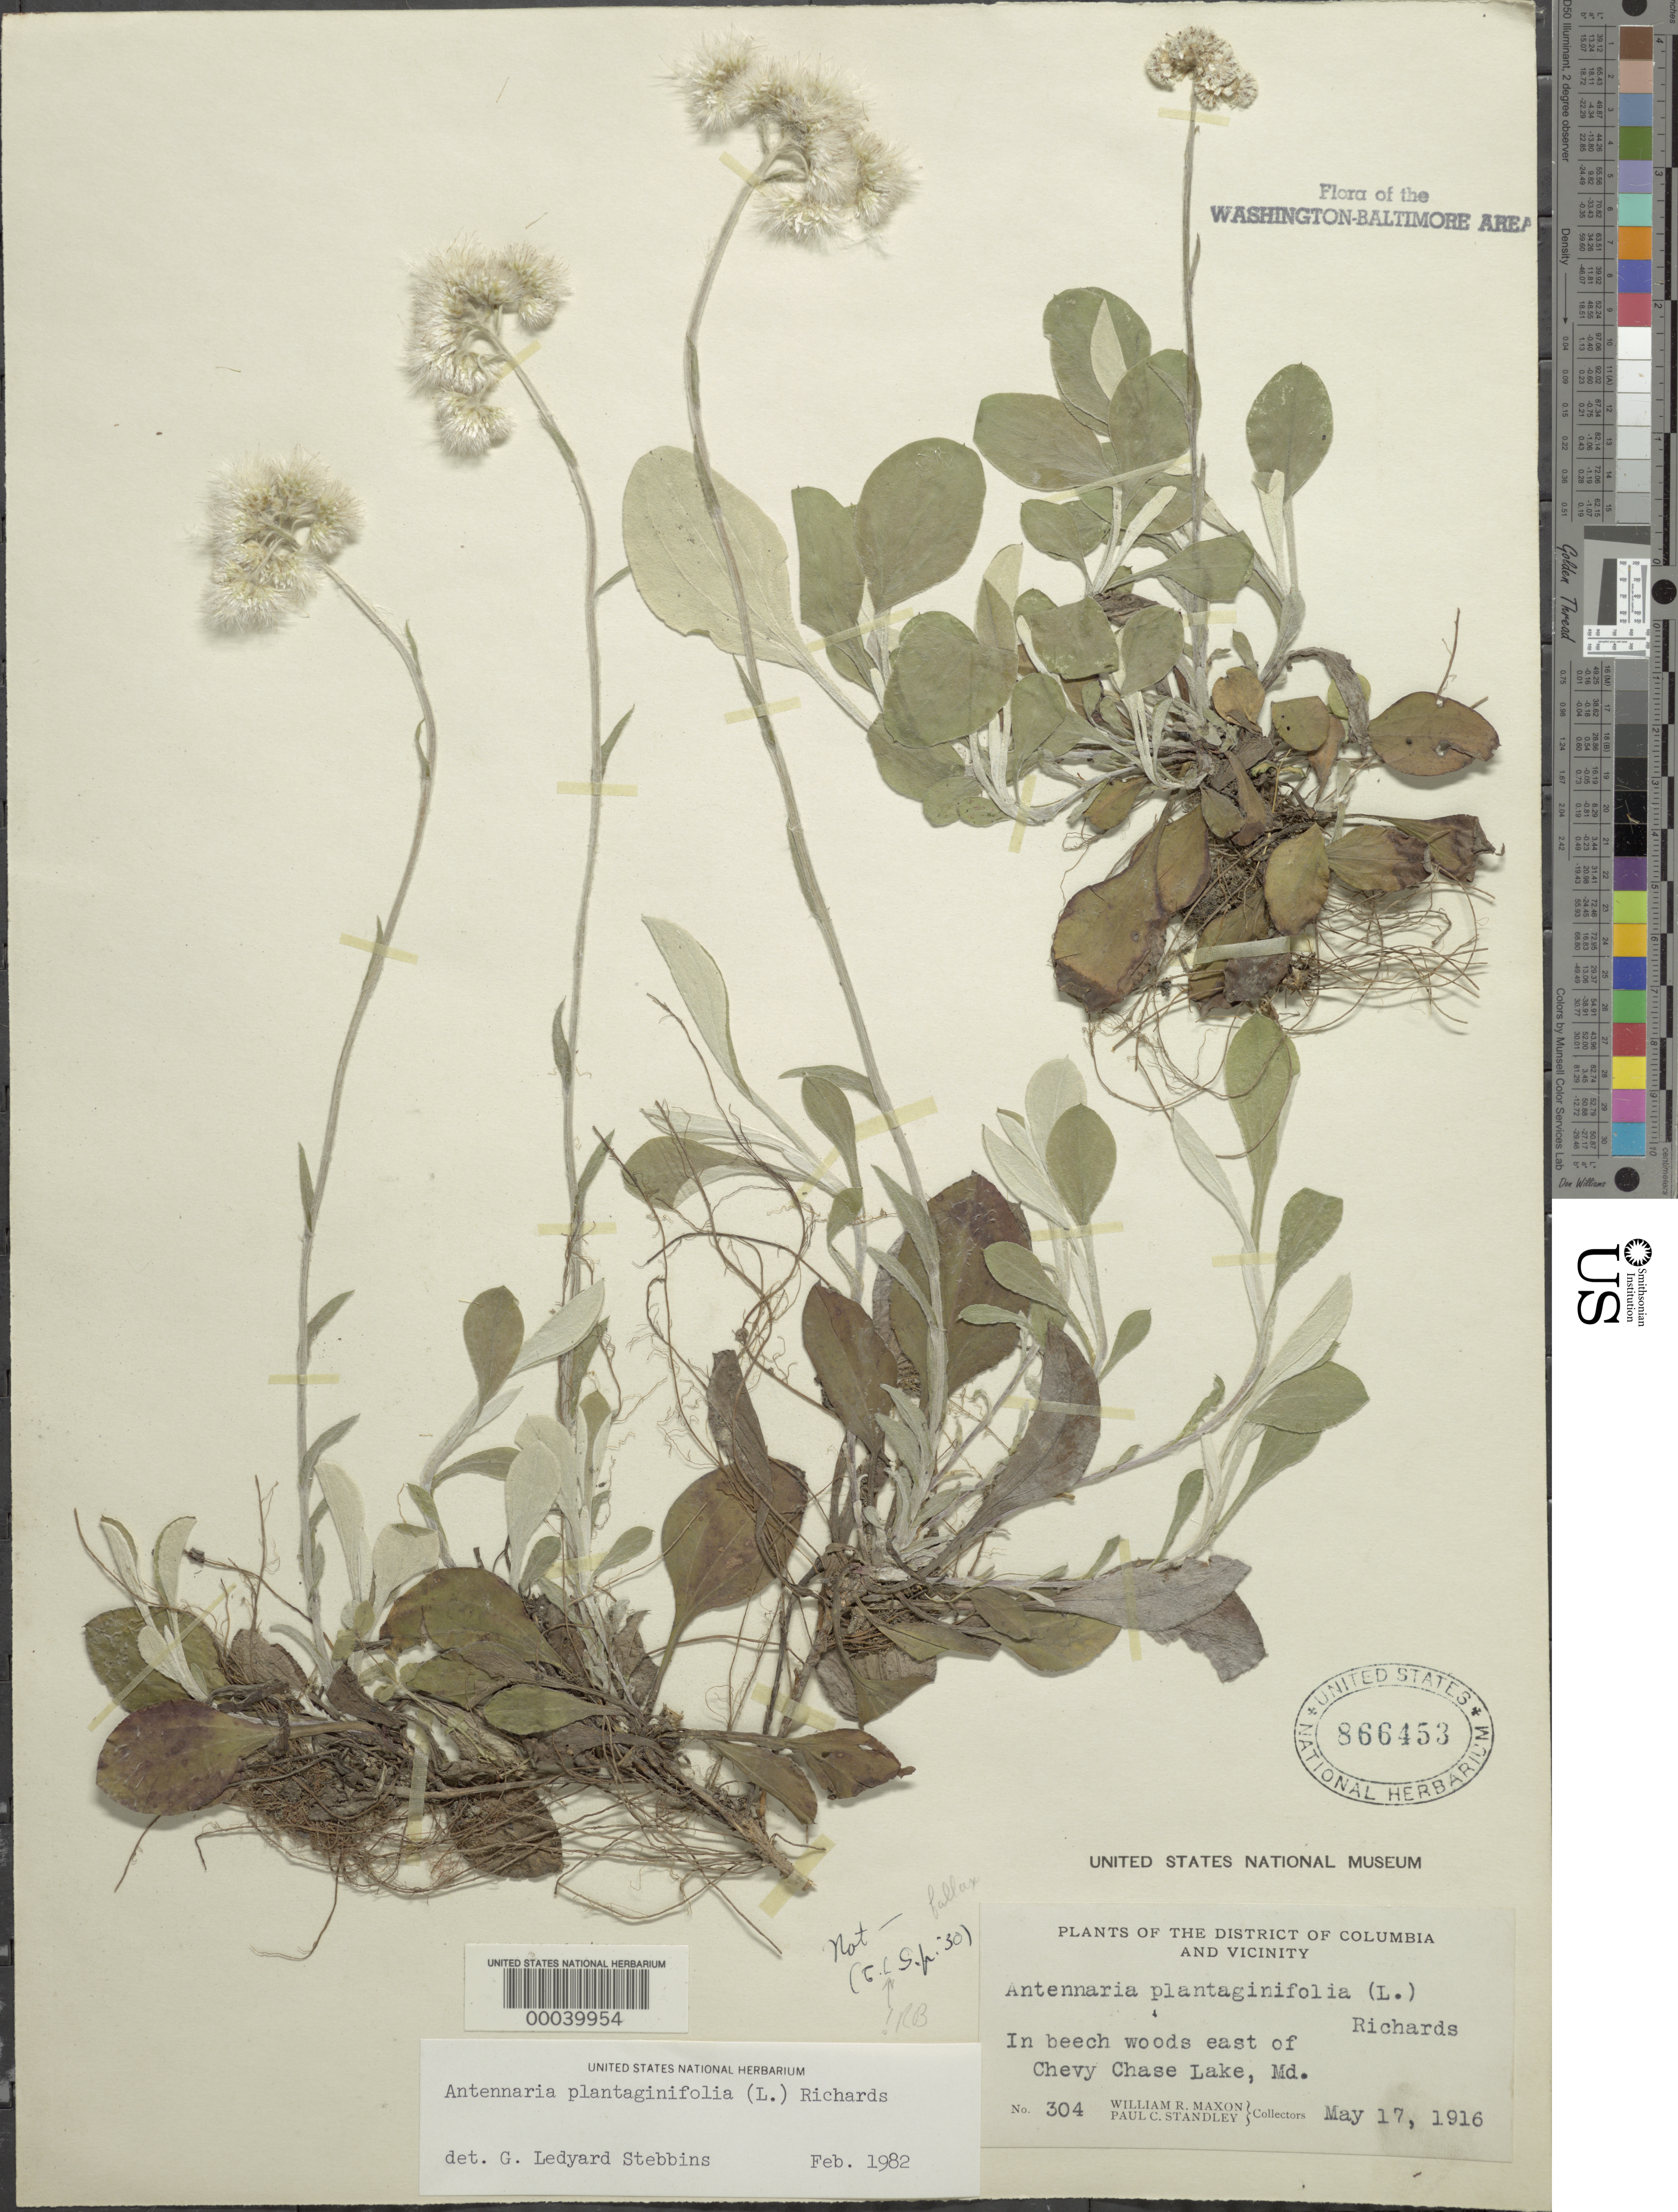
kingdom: Plantae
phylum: Tracheophyta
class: Magnoliopsida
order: Asterales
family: Asteraceae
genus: Antennaria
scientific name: Antennaria plantaginifolia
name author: (L.) Richardson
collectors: W. R. Maxon & P. C. Standley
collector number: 304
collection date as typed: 17 May 1916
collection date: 1916-05-17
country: United States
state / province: Maryland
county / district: Montgomery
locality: East of Chevy Chase Lake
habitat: Beech woods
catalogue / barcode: US 866453